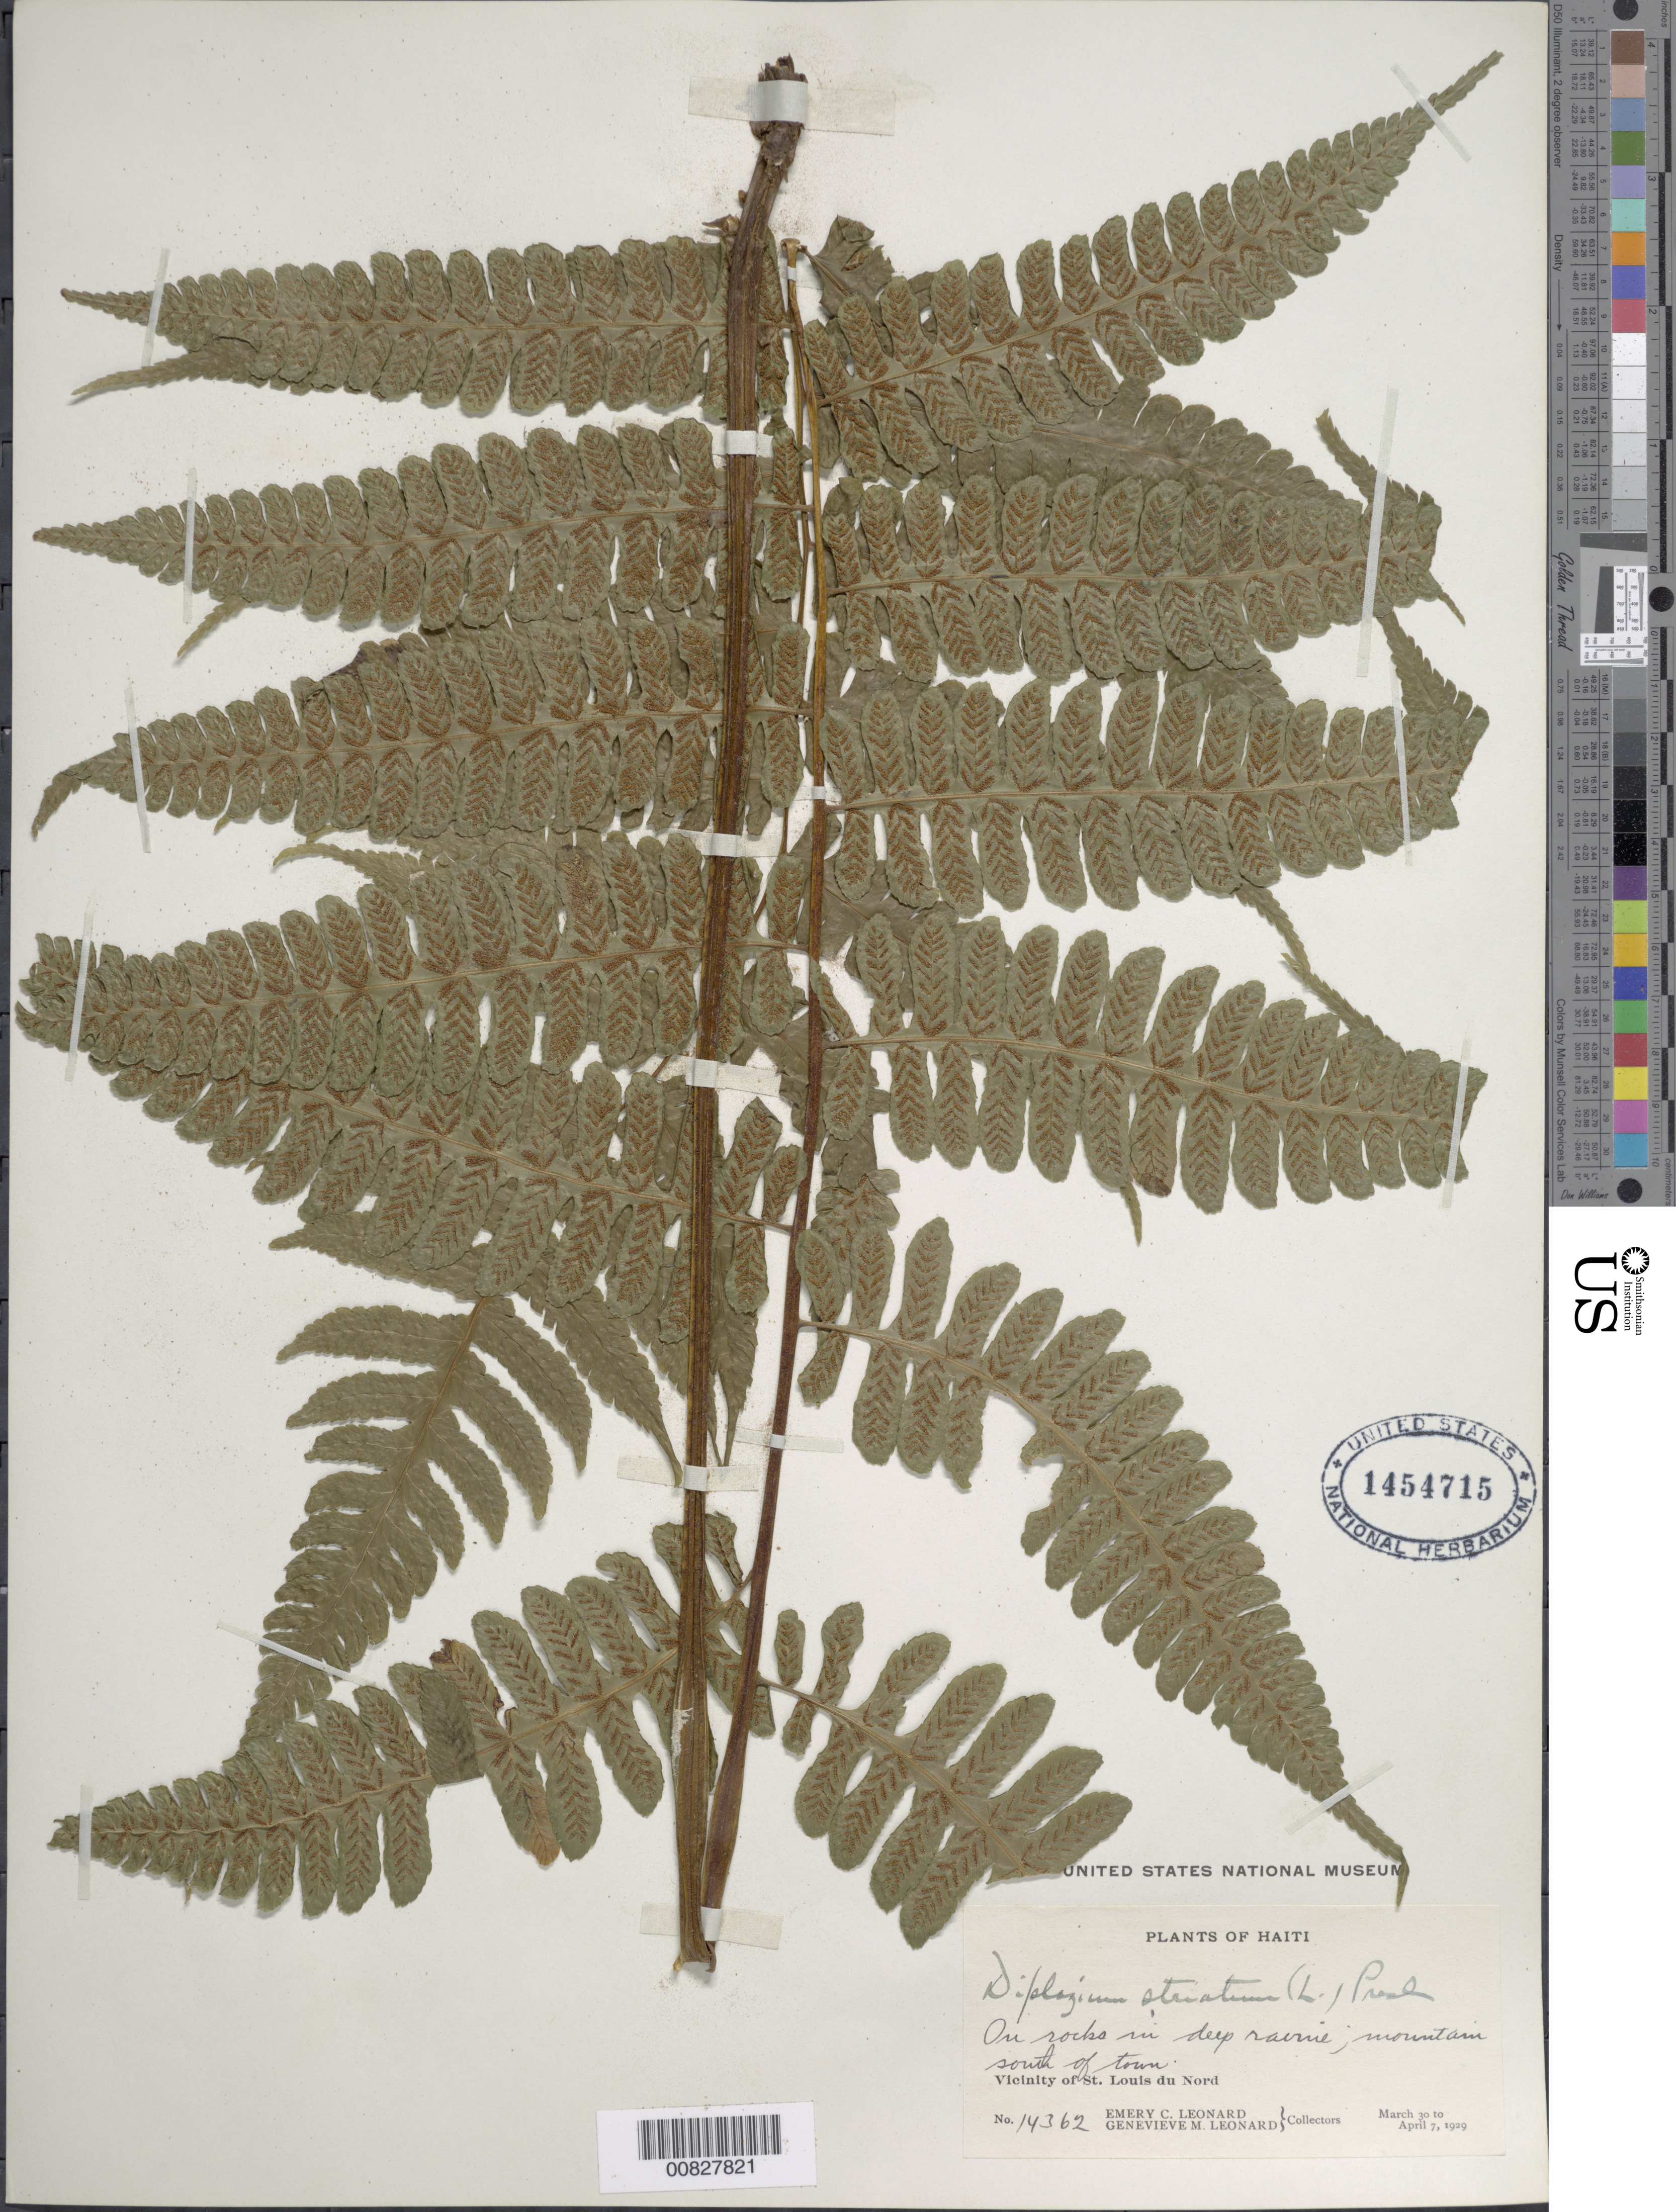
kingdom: Plantae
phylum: Tracheophyta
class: Polypodiopsida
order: Polypodiales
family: Athyriaceae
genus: Diplazium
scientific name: Diplazium striatum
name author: (L.) C. Presl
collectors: E. C. Leonard & G. M. Leonard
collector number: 14362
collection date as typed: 30 Mar 1929 to 07 Apr 1929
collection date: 1929-03-30/1929-04-07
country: Haiti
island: Hispaniola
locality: St. Louis du Nord, S of town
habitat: On rocks in deep ravine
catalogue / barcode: US 1454715